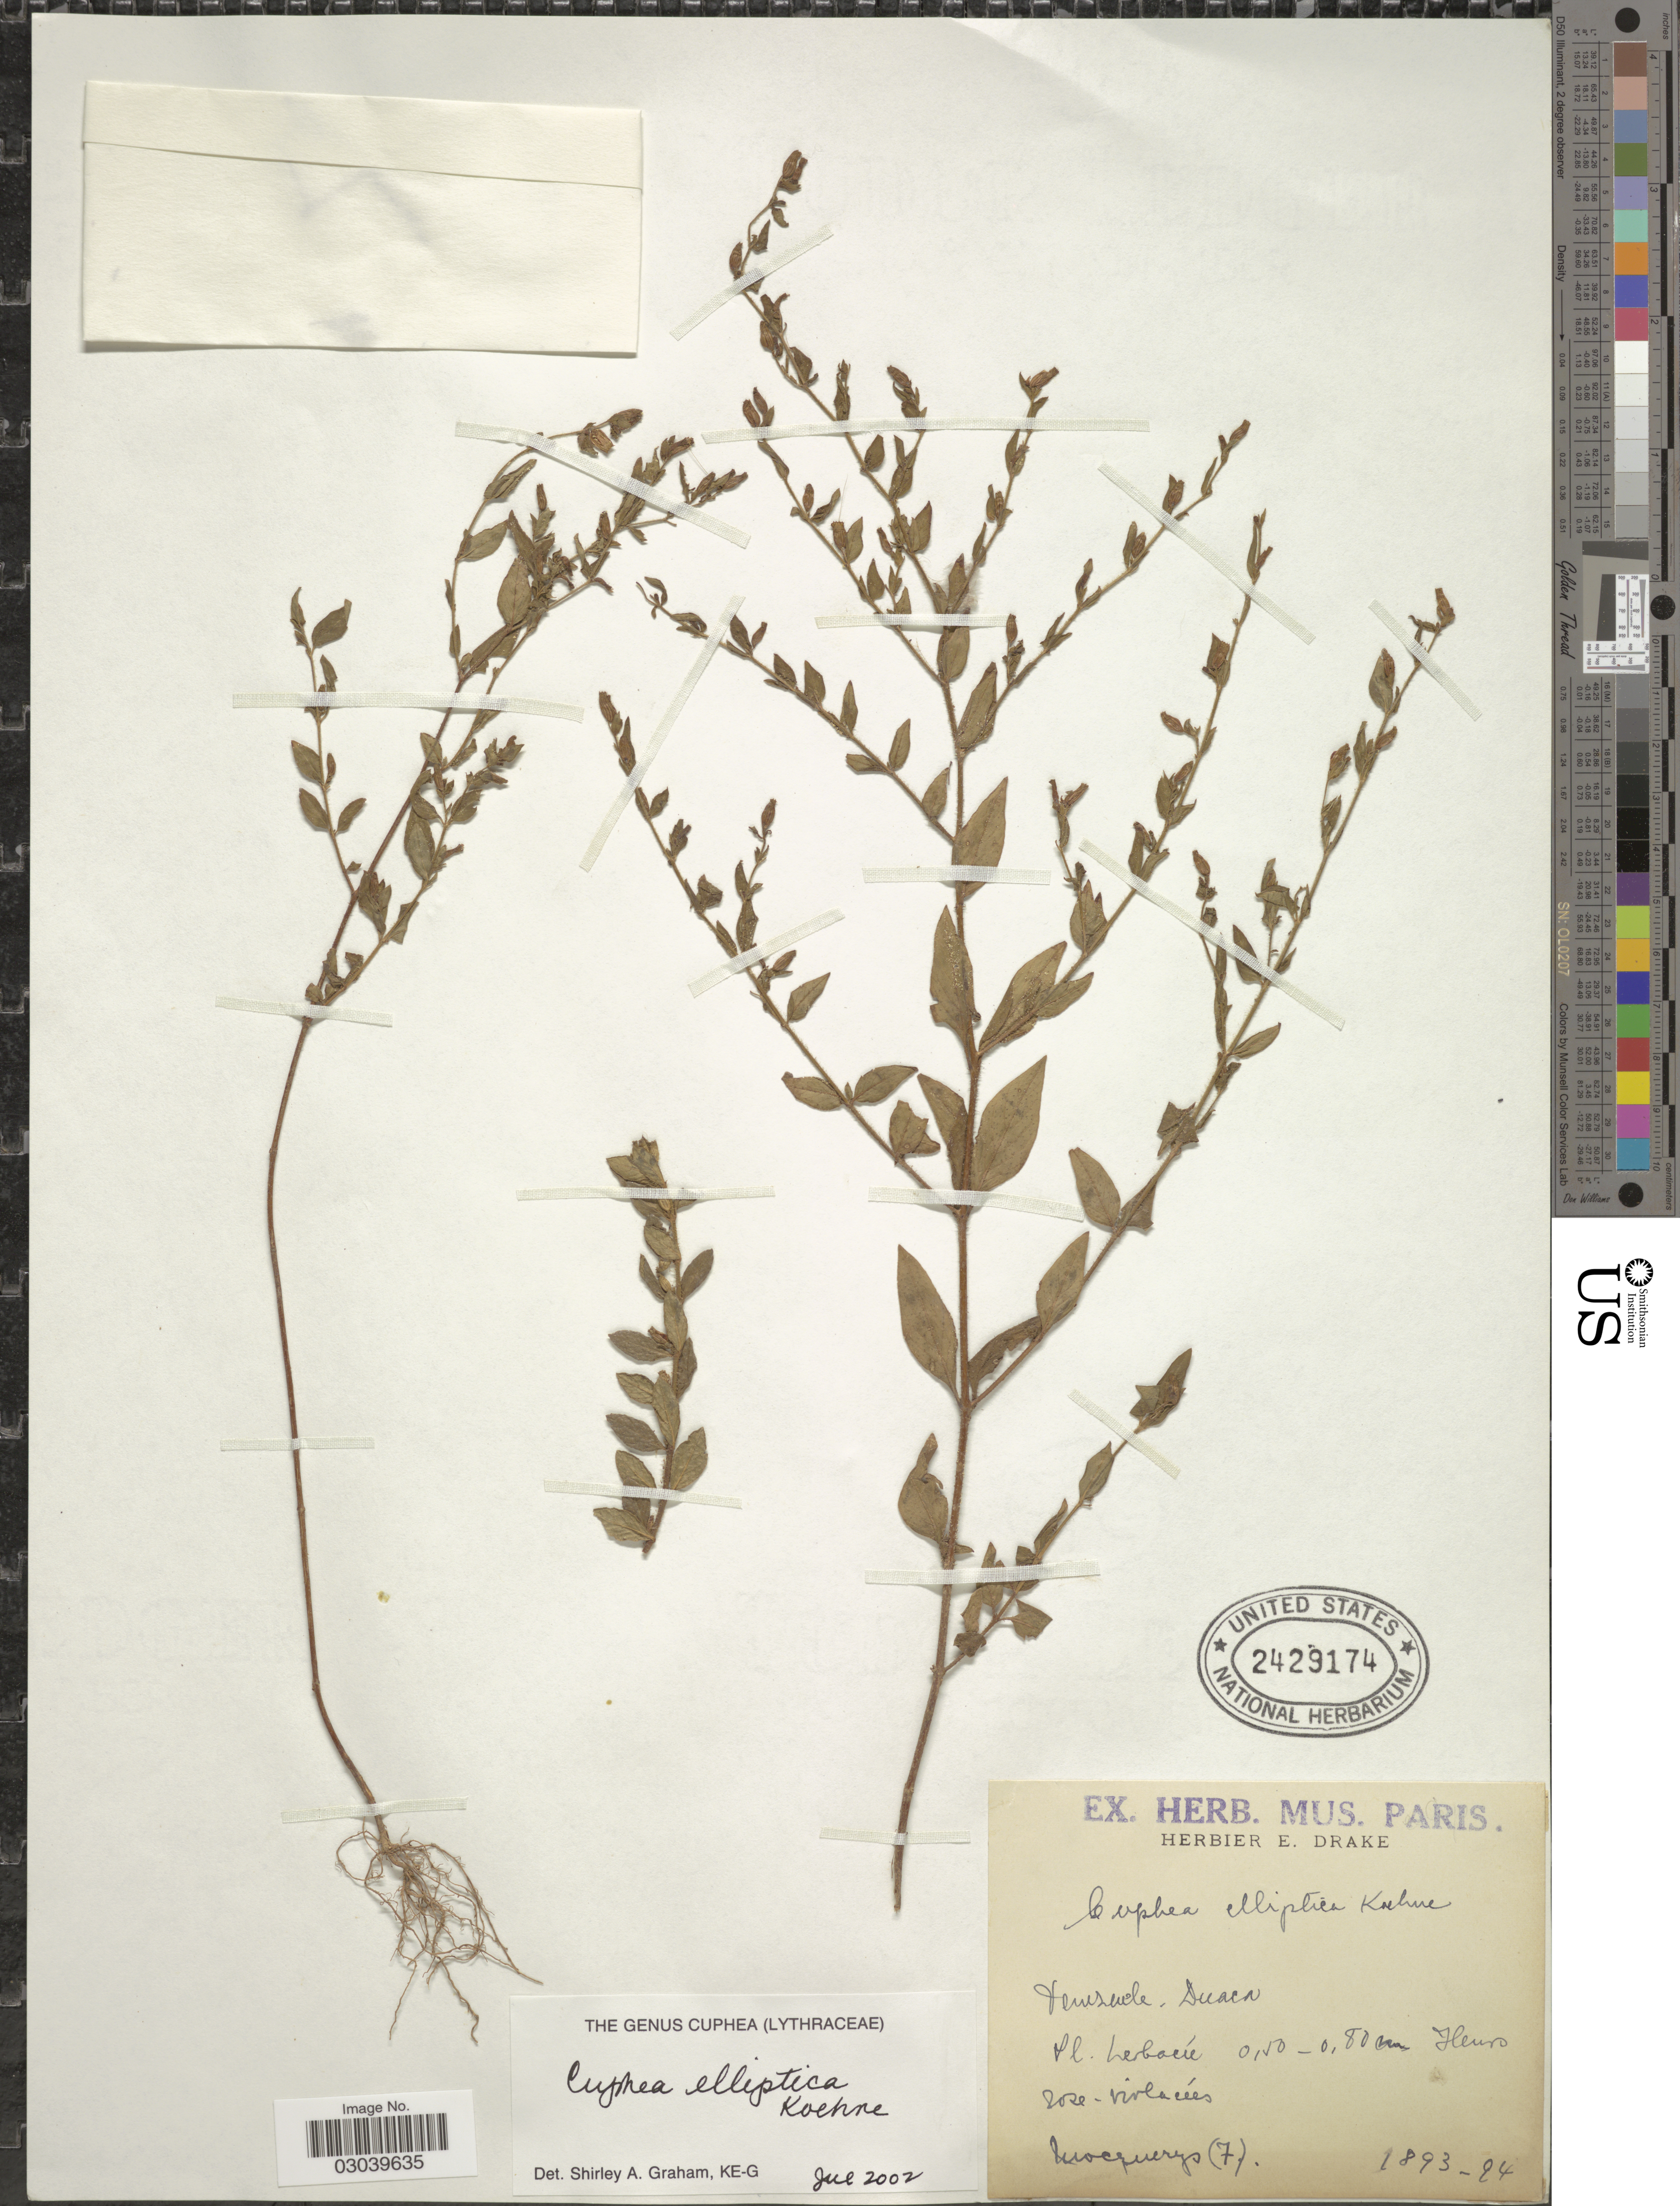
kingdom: Plantae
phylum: Tracheophyta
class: Magnoliopsida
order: Myrtales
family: Lythraceae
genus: Cuphea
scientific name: Cuphea elliptica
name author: Koehne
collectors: A. Mocquerys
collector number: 7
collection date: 1893/1894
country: Venezuela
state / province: Lara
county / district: Crespo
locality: Duaca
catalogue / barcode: US 2429174